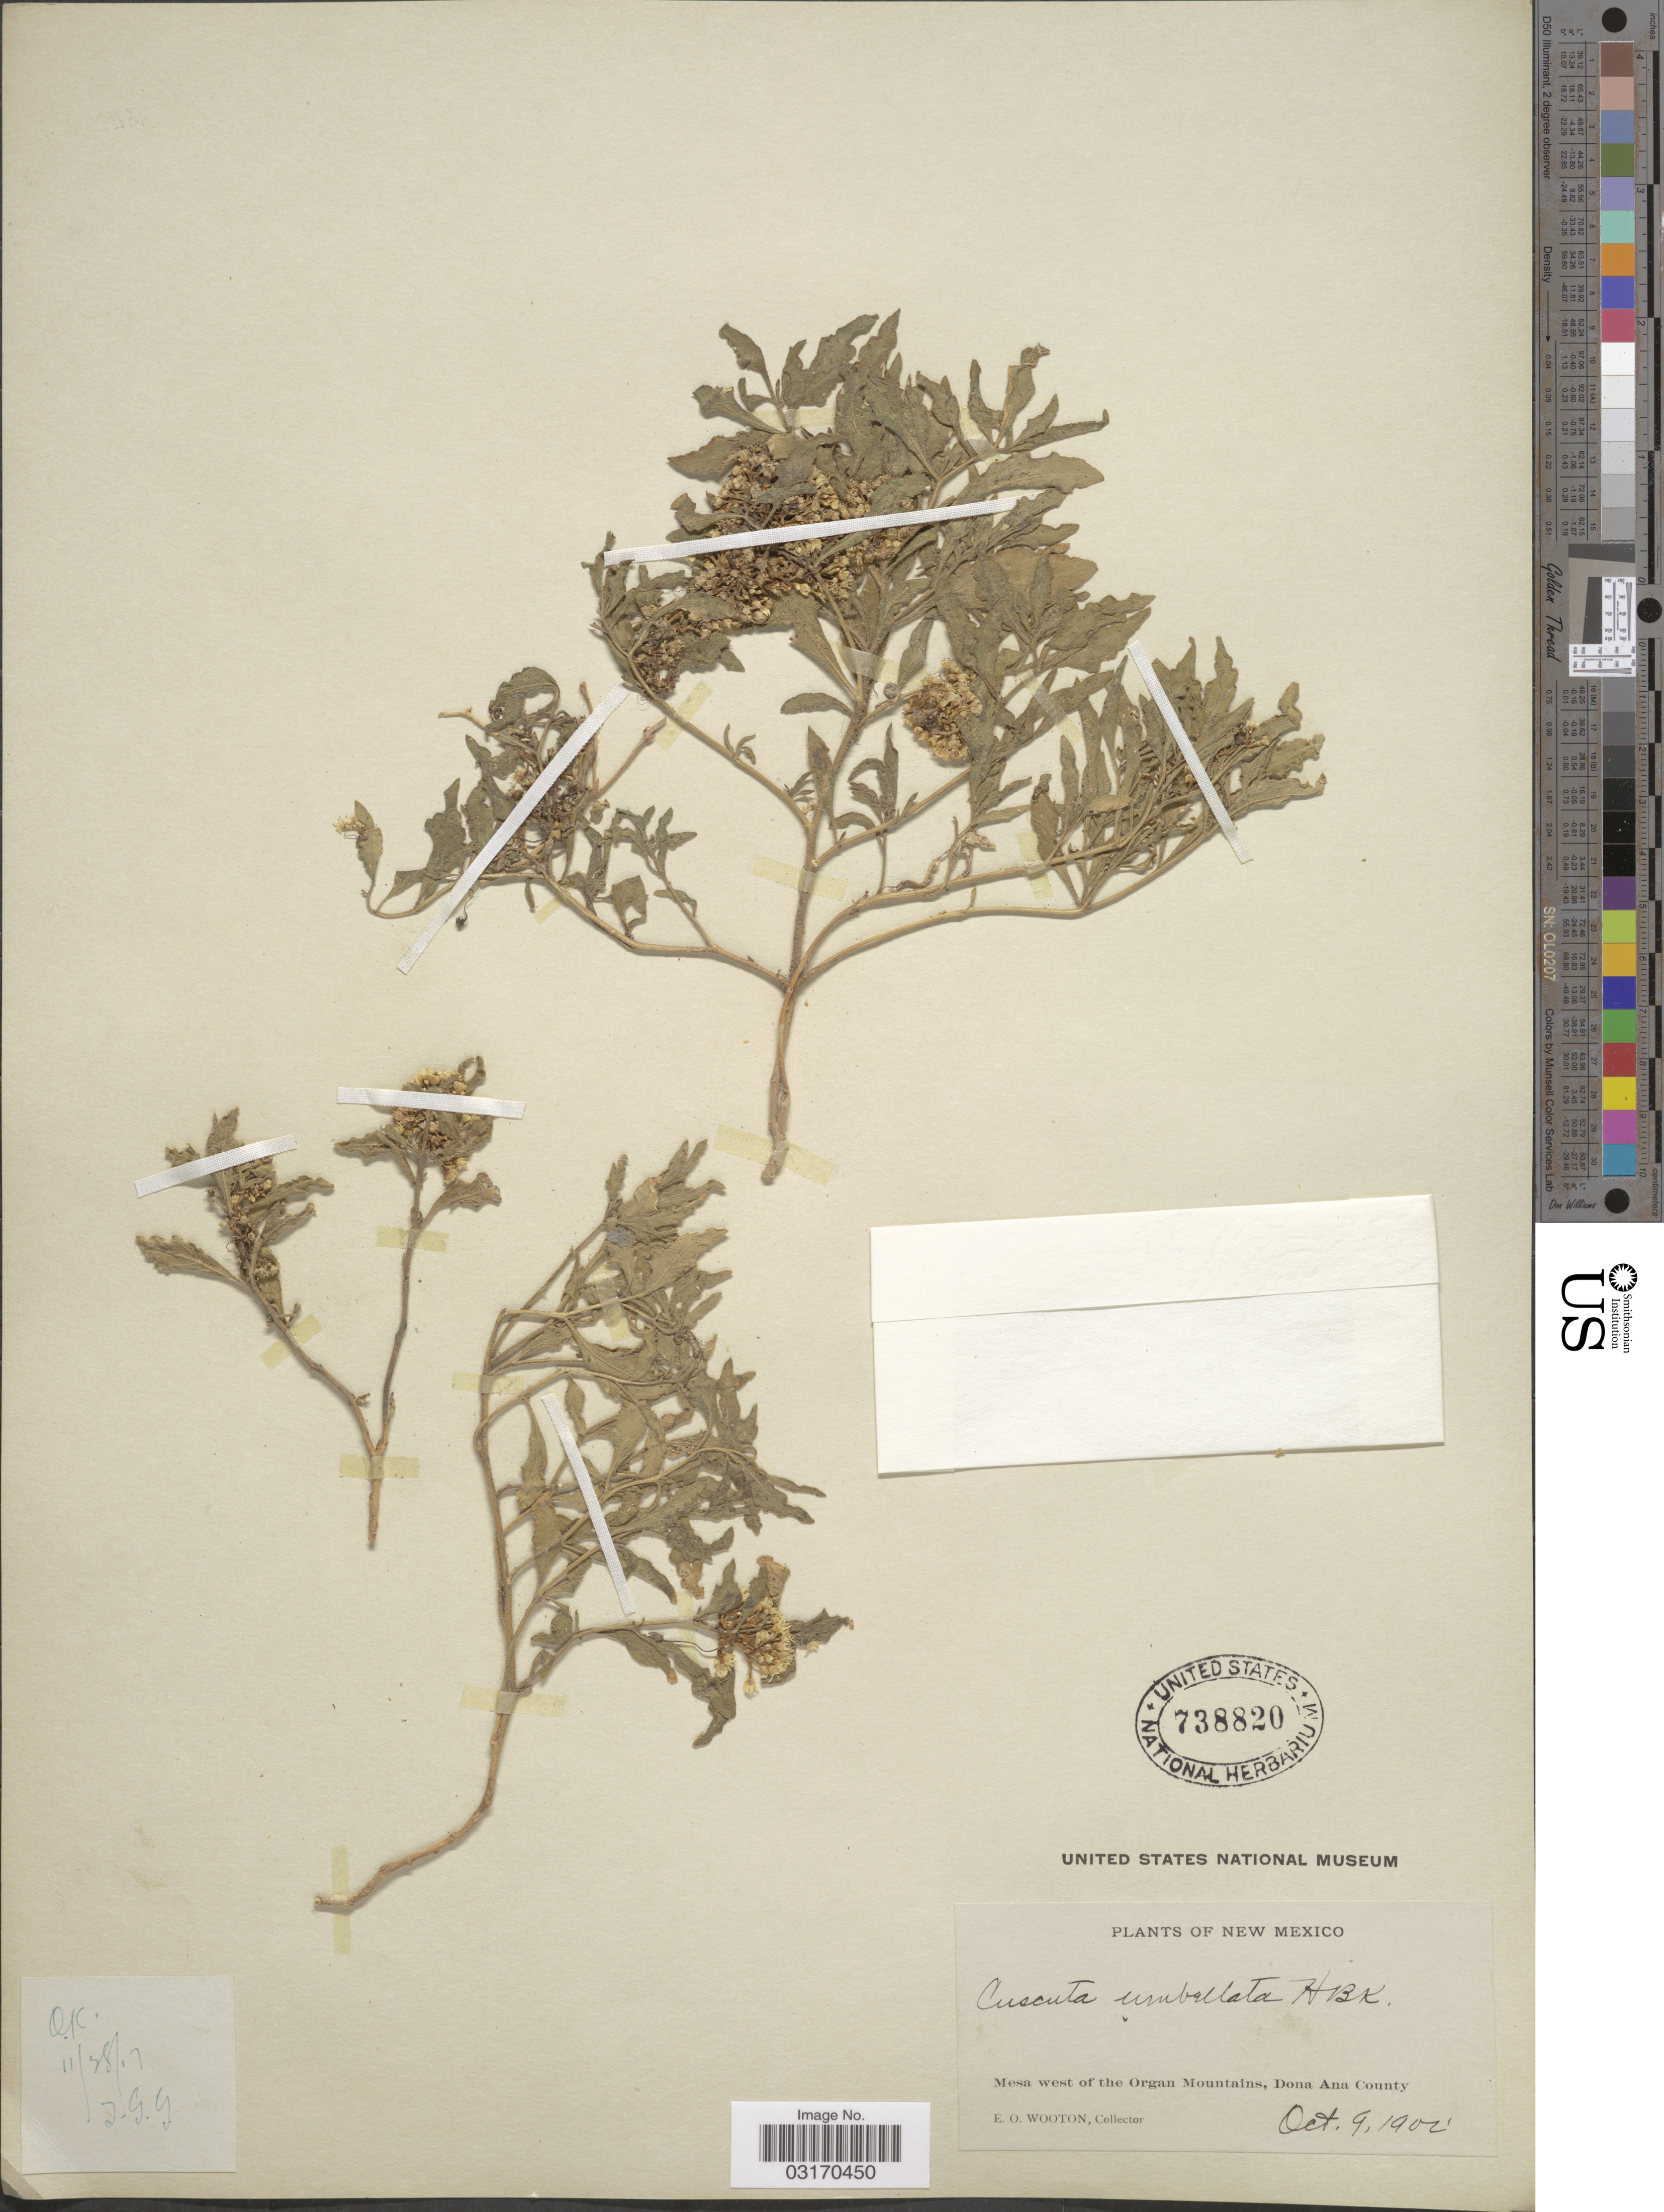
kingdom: Plantae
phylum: Tracheophyta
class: Magnoliopsida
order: Solanales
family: Convolvulaceae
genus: Cuscuta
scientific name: Cuscuta umbellata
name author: Kunth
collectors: E. O. Wooton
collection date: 1902-10-09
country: United States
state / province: New Mexico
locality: Mesa west of the Organ Mountains, Dona Ana County.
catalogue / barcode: US 738820